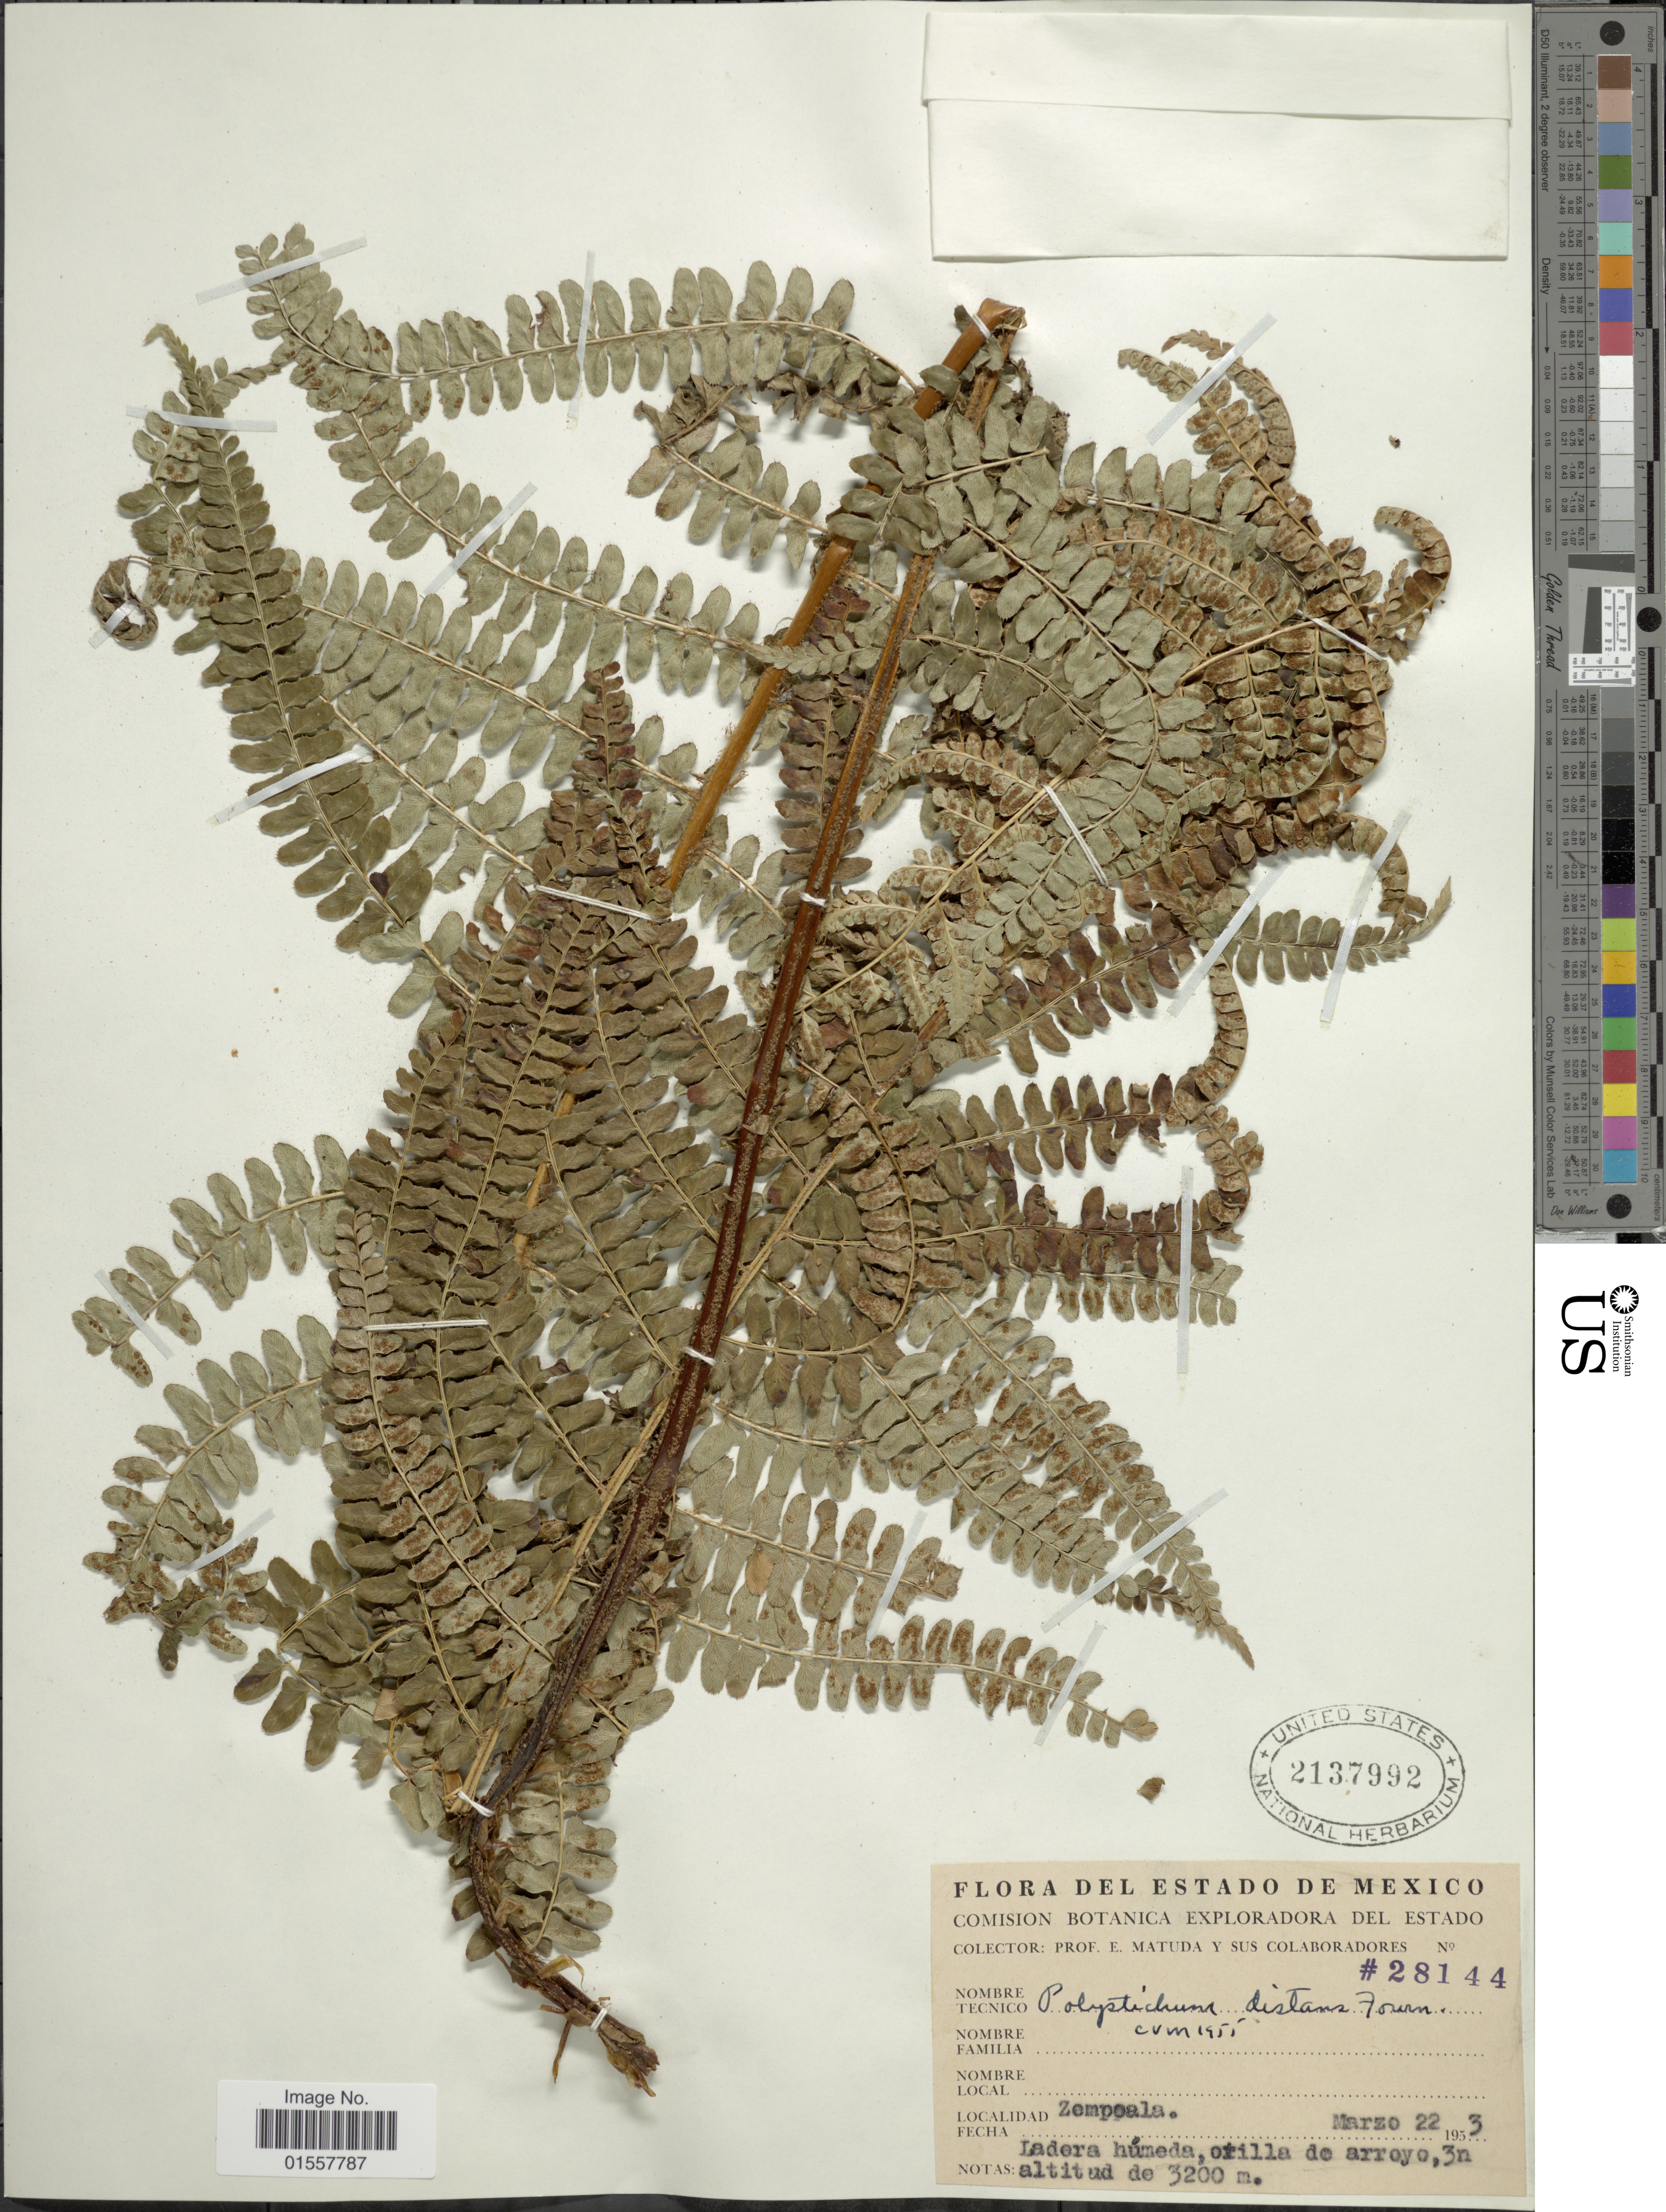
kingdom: Plantae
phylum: Tracheophyta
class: Polypodiopsida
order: Polypodiales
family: Dryopteridaceae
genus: Polystichum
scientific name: Polystichum rachichlaena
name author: Fée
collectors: E. Matuda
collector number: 28144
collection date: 1953-03-22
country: Mexico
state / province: México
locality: Estado de Mexico, Zempoala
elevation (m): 3200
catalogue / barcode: US 2137992